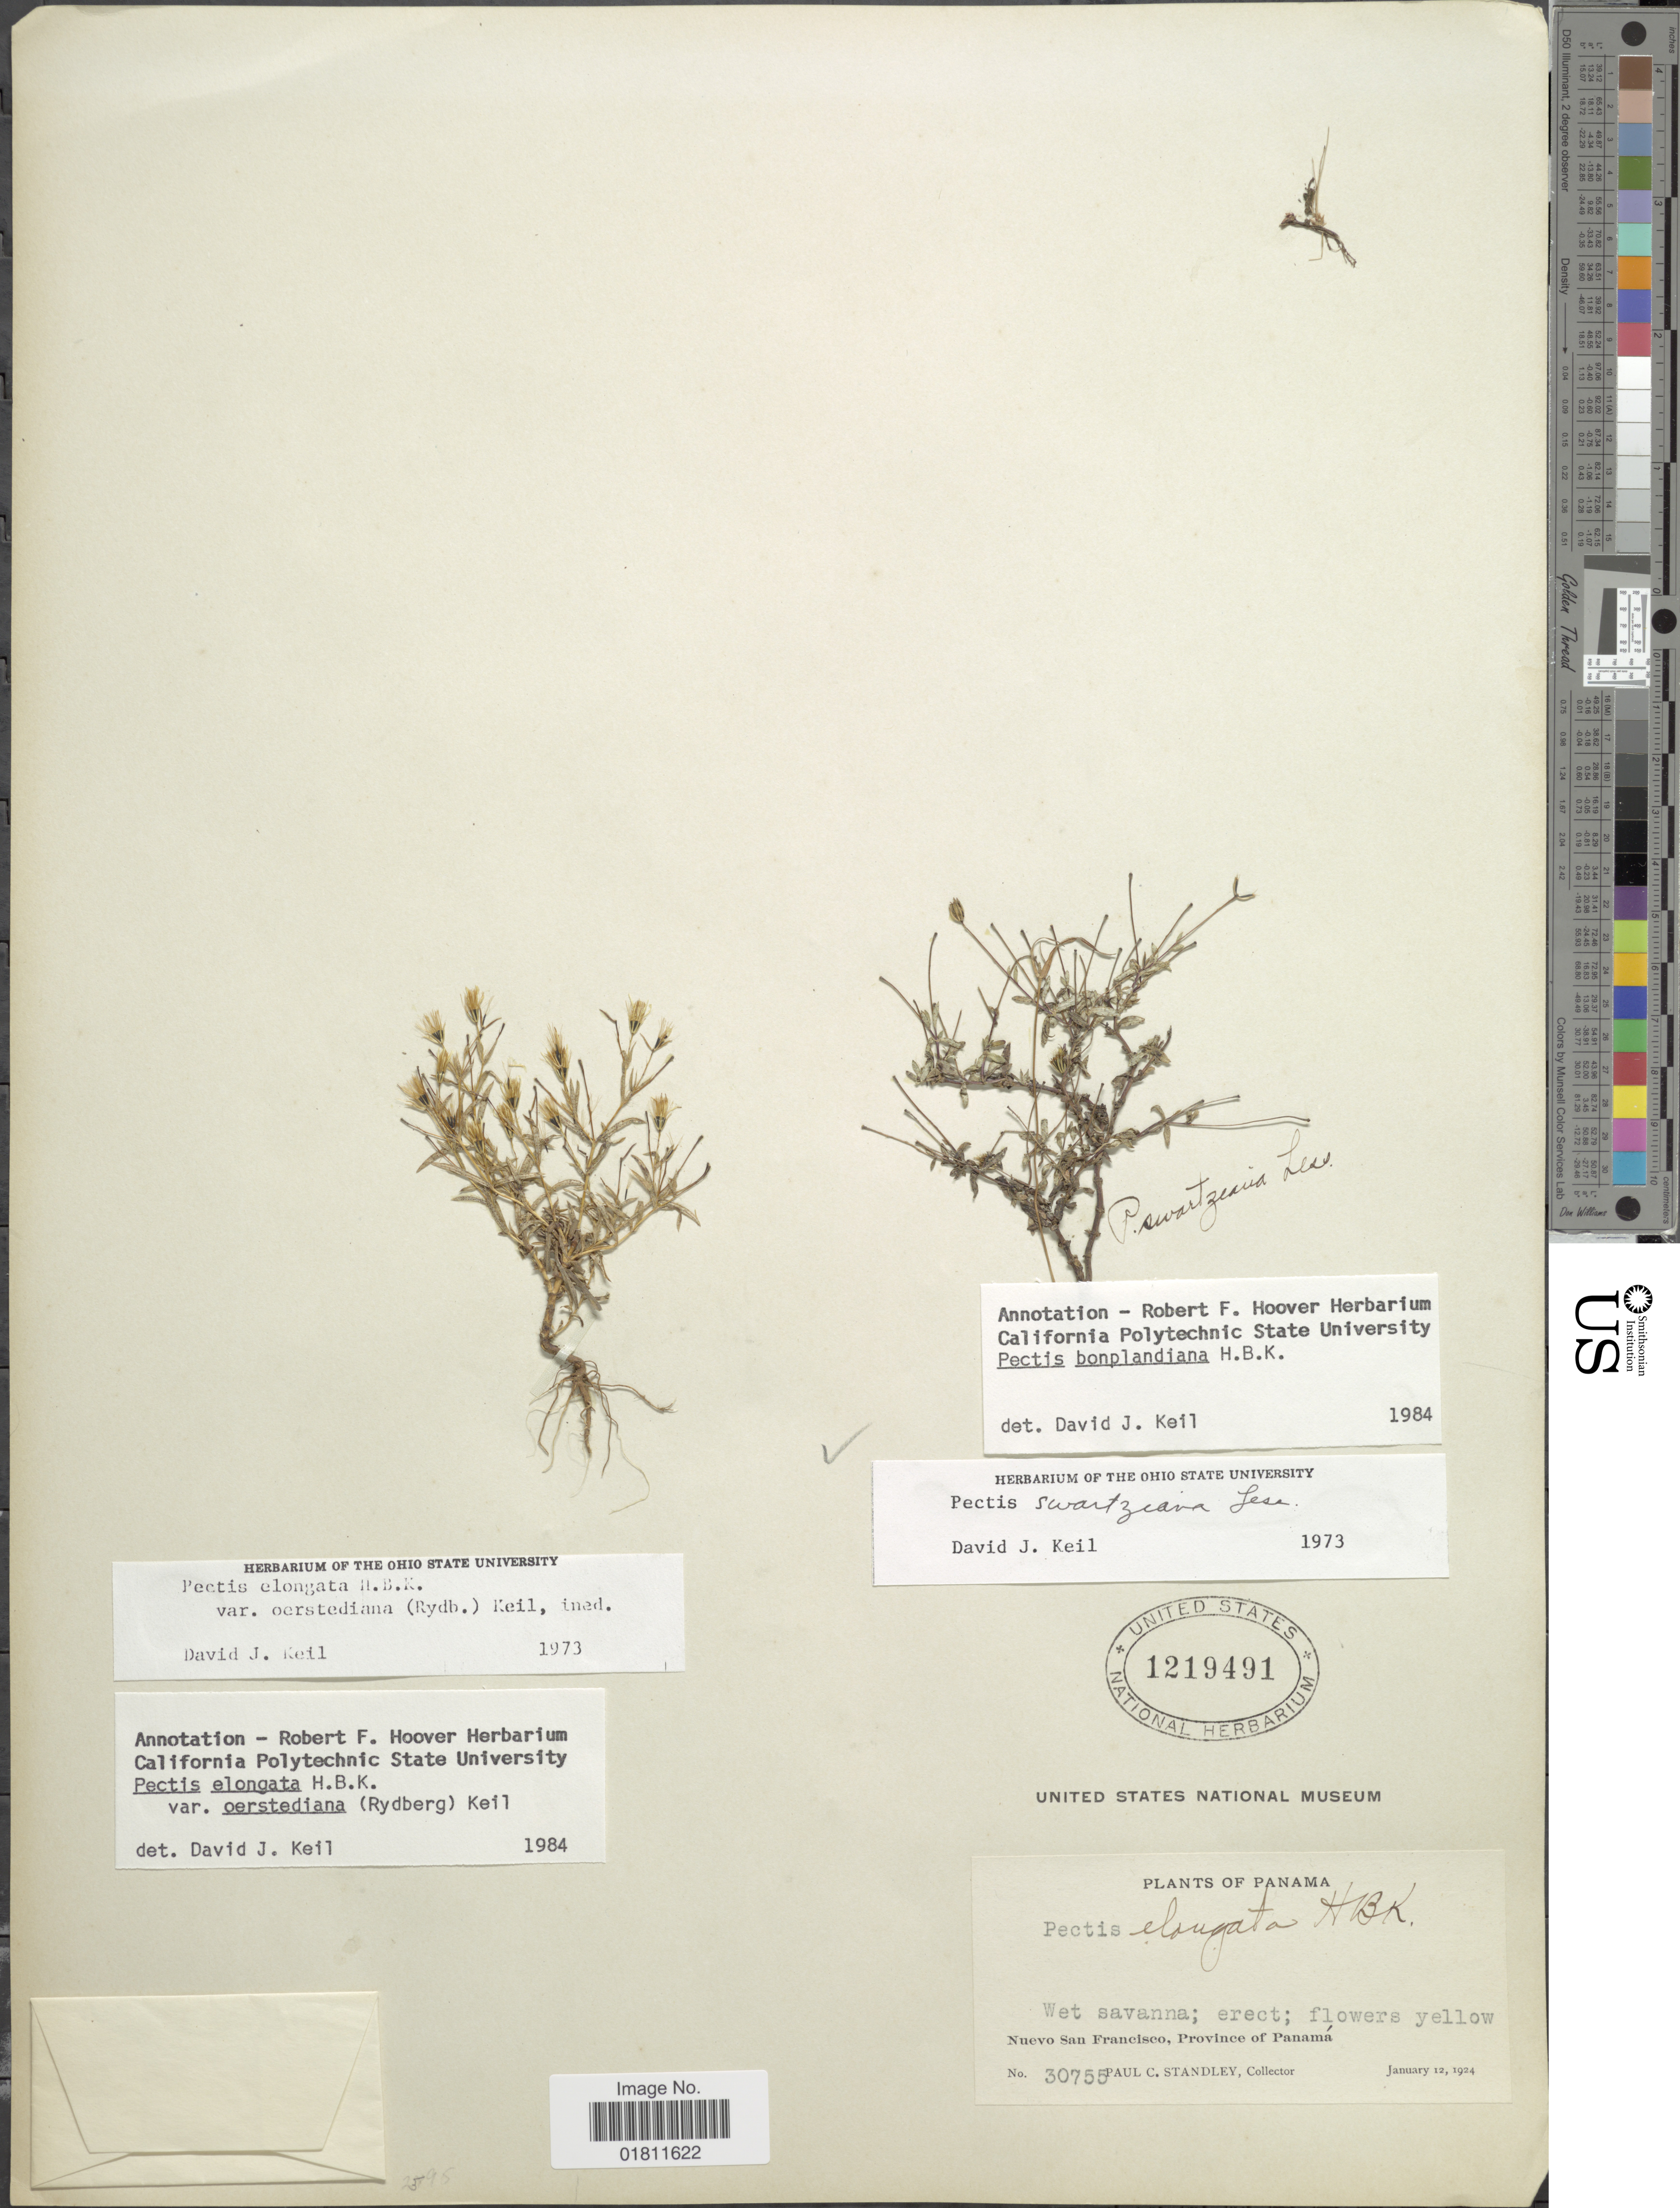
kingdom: Plantae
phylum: Tracheophyta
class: Magnoliopsida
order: Asterales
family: Asteraceae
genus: Pectis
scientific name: Pectis bonplandiana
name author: Kunth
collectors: P. C. Standley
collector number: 30755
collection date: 1924-01-12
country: Panama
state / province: Panamá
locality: Panama, West Savanna. Nuevo San Francisco, Province of Panama.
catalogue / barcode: US 1219491